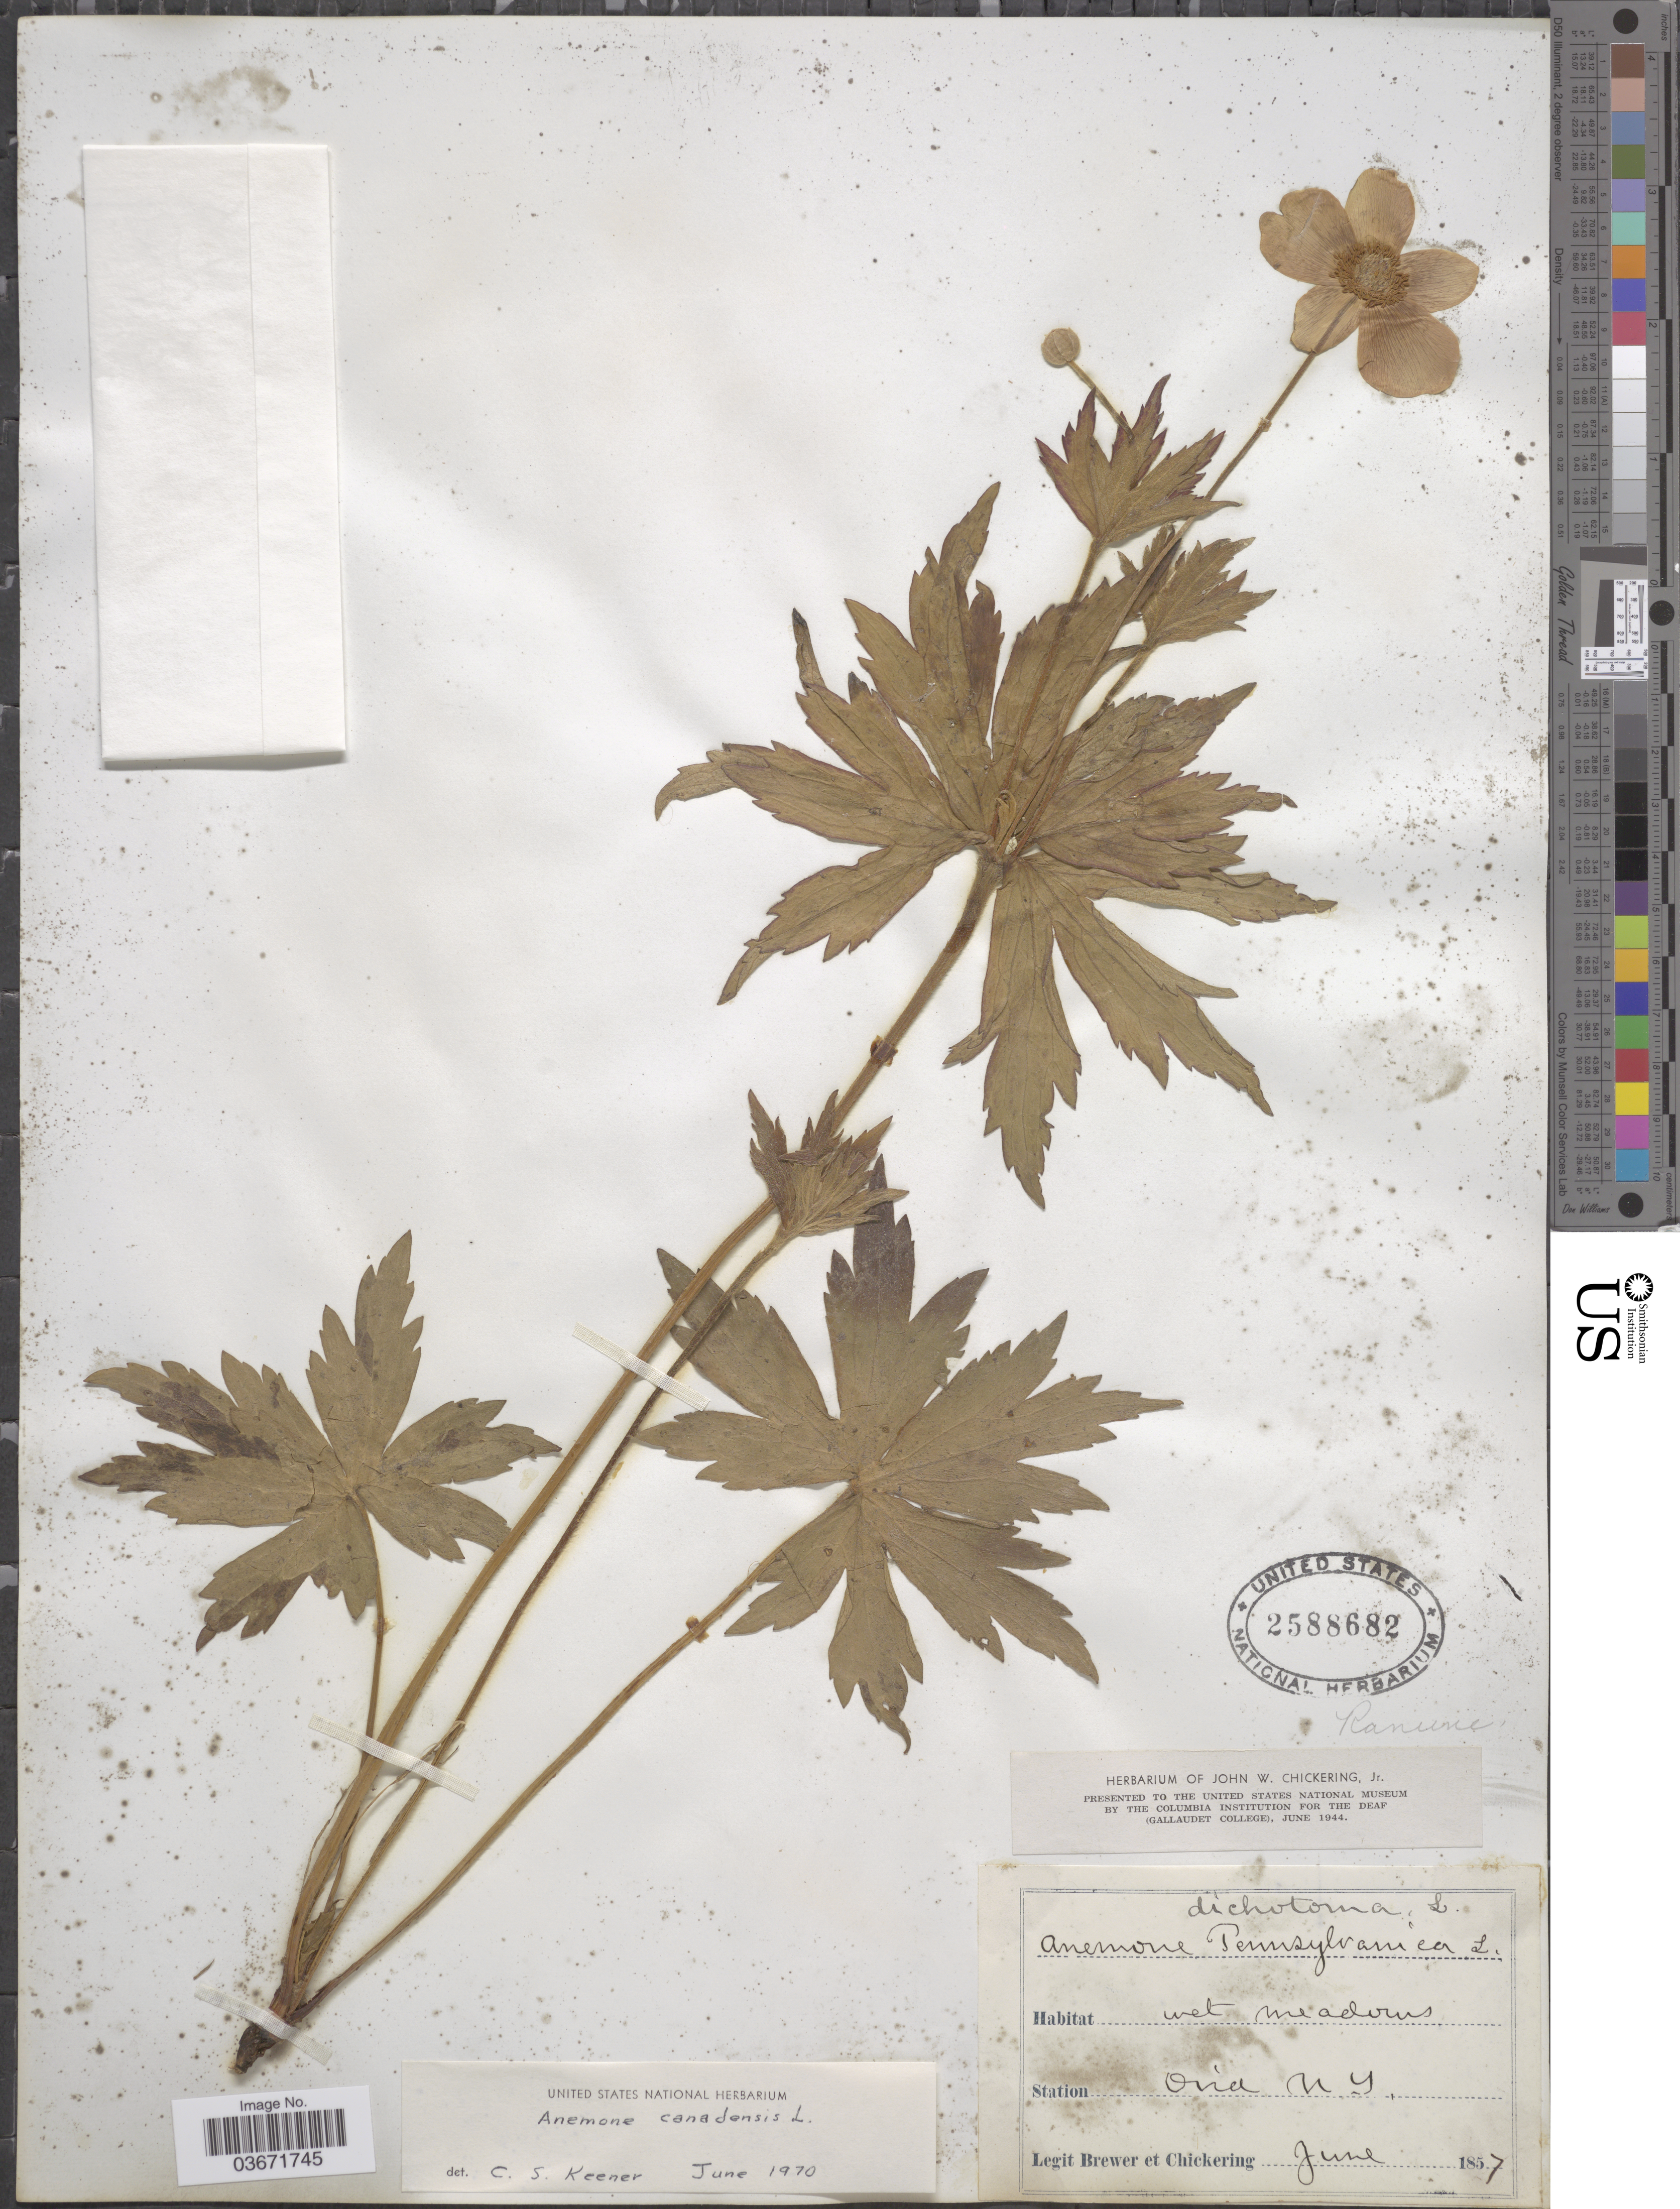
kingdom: Plantae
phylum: Tracheophyta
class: Magnoliopsida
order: Ranunculales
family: Ranunculaceae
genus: Anemone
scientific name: Anemone canadensis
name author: L.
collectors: -. Brewer & J. W. Chickering Jr.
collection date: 1857-06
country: United States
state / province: New York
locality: Station Ovid.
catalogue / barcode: US 2588682